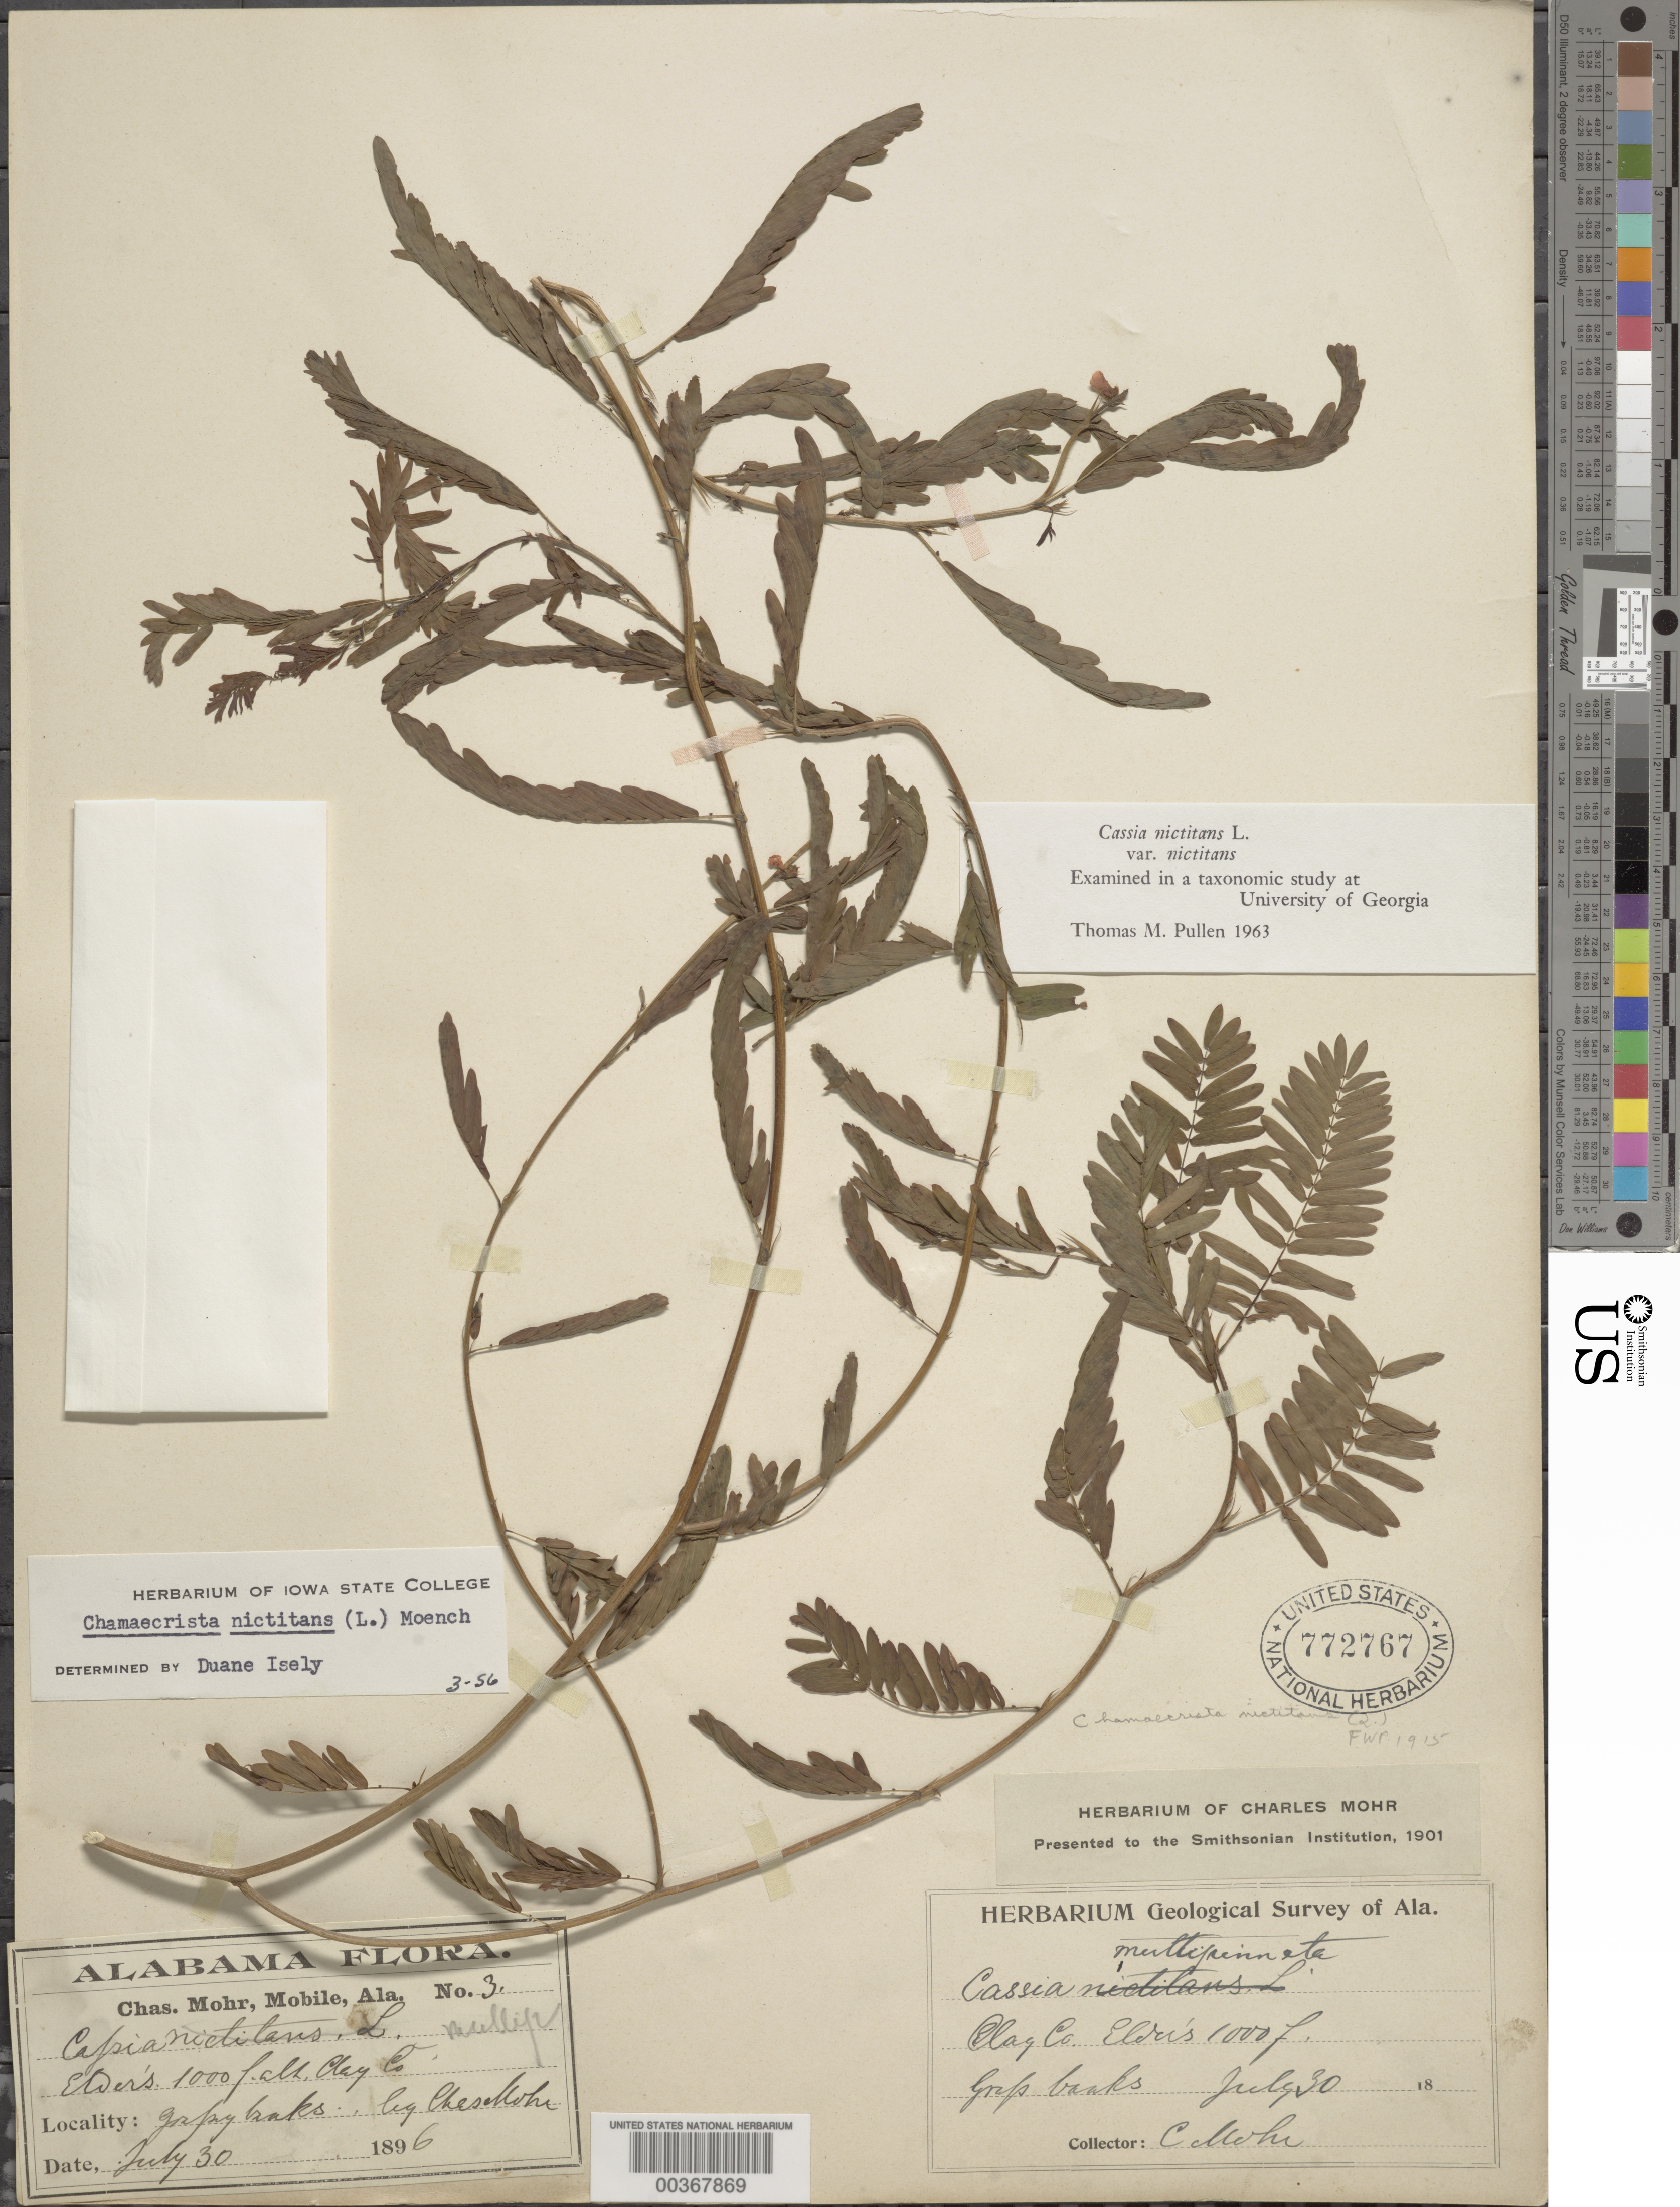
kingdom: Plantae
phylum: Tracheophyta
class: Magnoliopsida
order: Fabales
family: Fabaceae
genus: Chamaecrista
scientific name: Chamaecrista nictitans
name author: (L.) Moench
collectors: C. T. Mohr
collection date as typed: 30 Jul 1896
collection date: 1896-07-30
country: United States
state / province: Alabama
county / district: Clay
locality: Elder's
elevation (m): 305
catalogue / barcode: US 772767